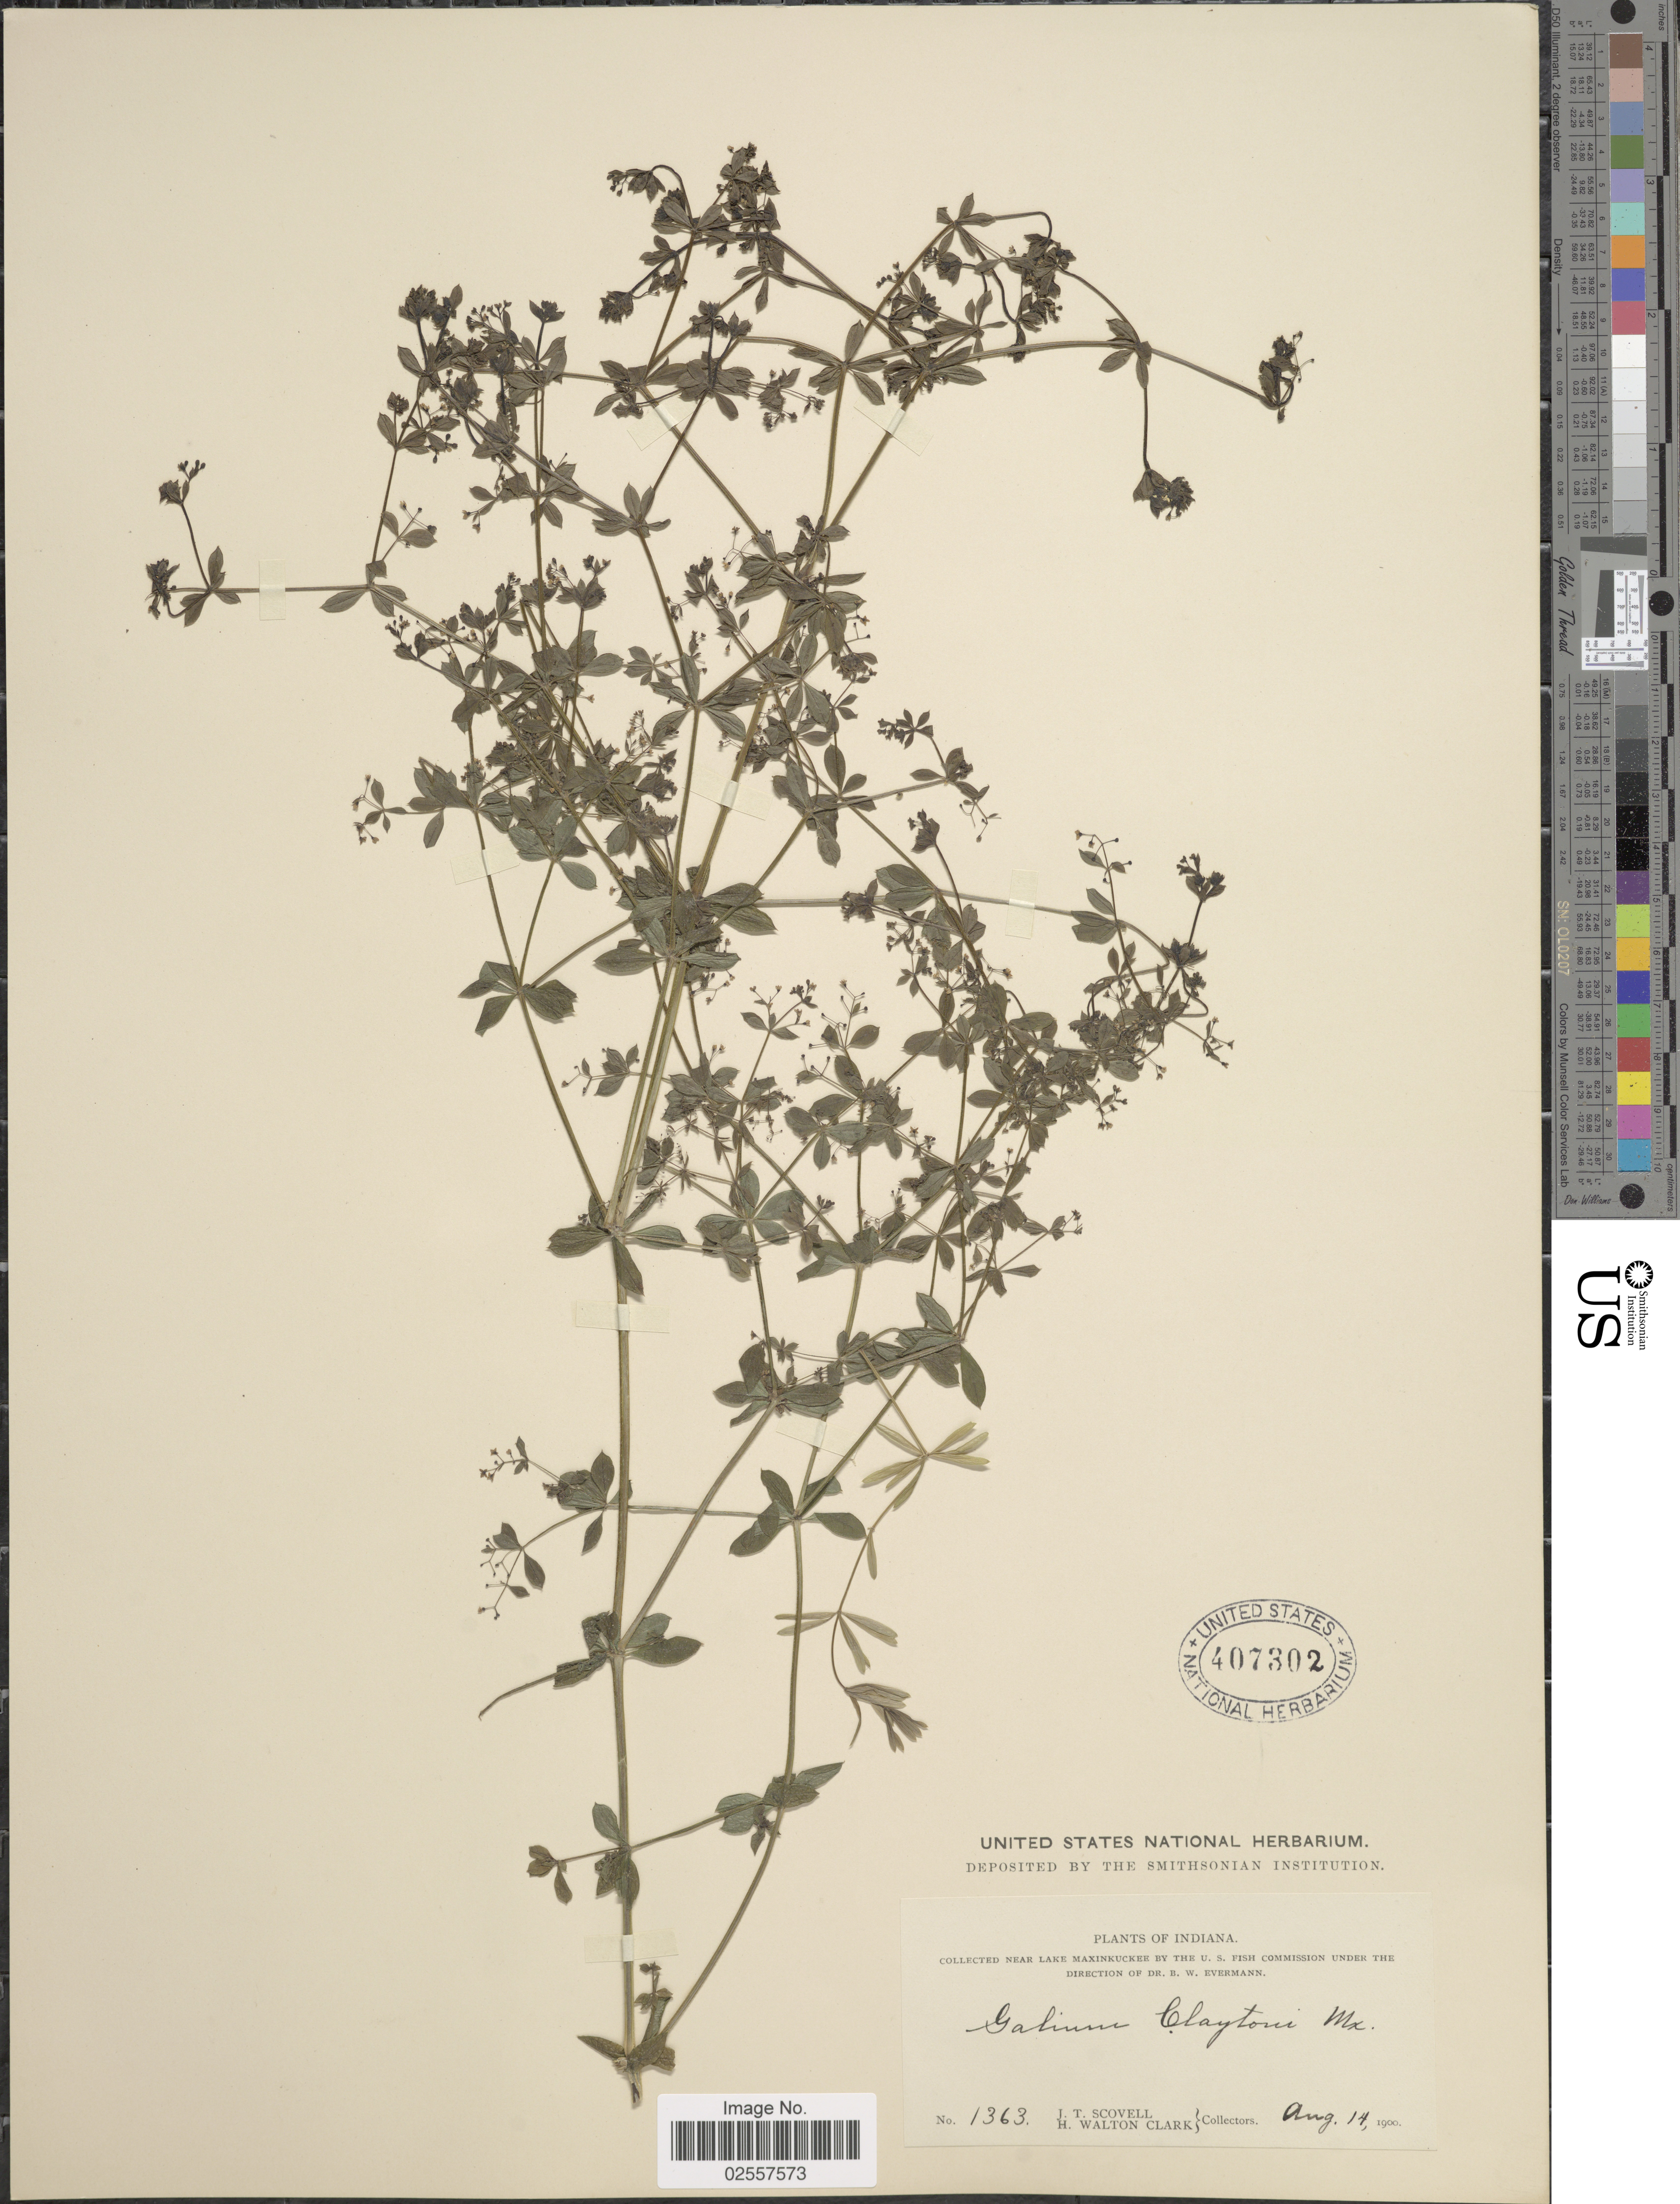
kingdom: Plantae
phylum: Tracheophyta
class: Magnoliopsida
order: Gentianales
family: Rubiaceae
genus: Galium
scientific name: Galium claytoni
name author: Michx.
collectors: J. T. Scovell & H. W. Clark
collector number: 1363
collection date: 1900-08-14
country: United States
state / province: Indiana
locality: Near Lake Maxinkuckee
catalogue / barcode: US 407302